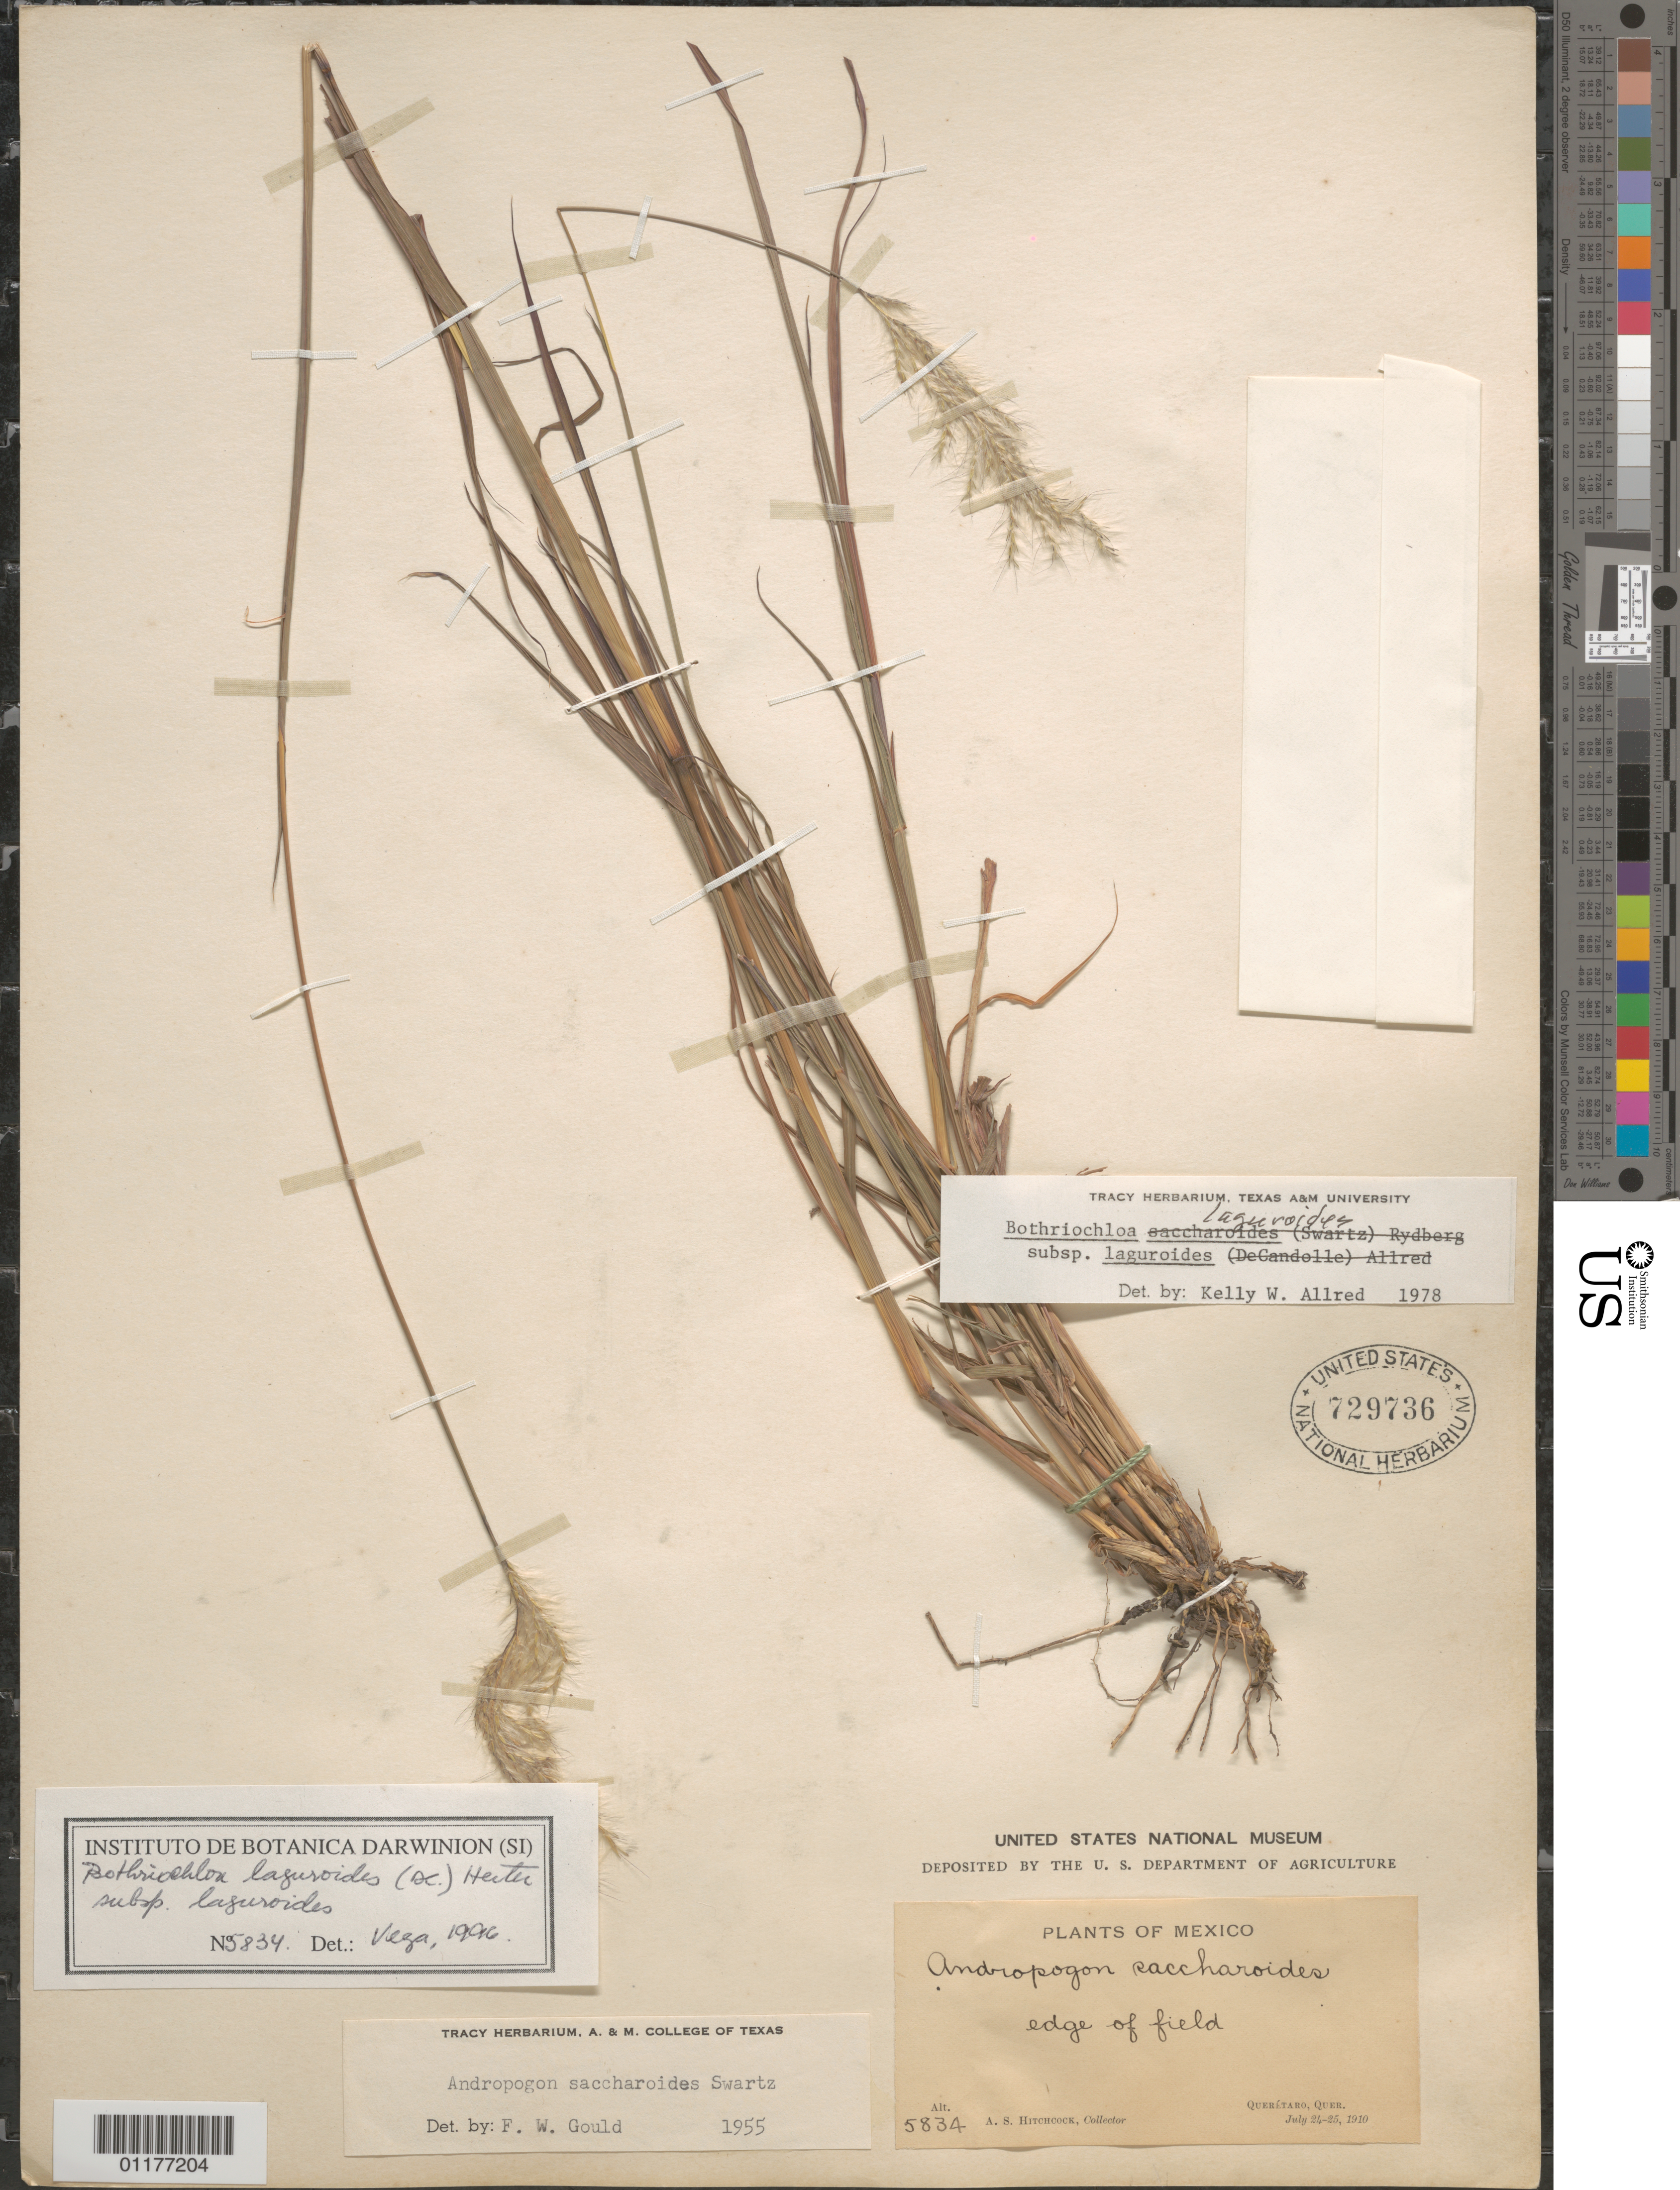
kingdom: Plantae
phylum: Tracheophyta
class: Liliopsida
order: Poales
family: Poaceae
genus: Bothriochloa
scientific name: Bothriochloa laguroides subsp. laguroides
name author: (DC.) Herter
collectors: A. S. Hitchcock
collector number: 5834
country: Mexico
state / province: Querétaro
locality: Querétaro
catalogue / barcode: US 729736